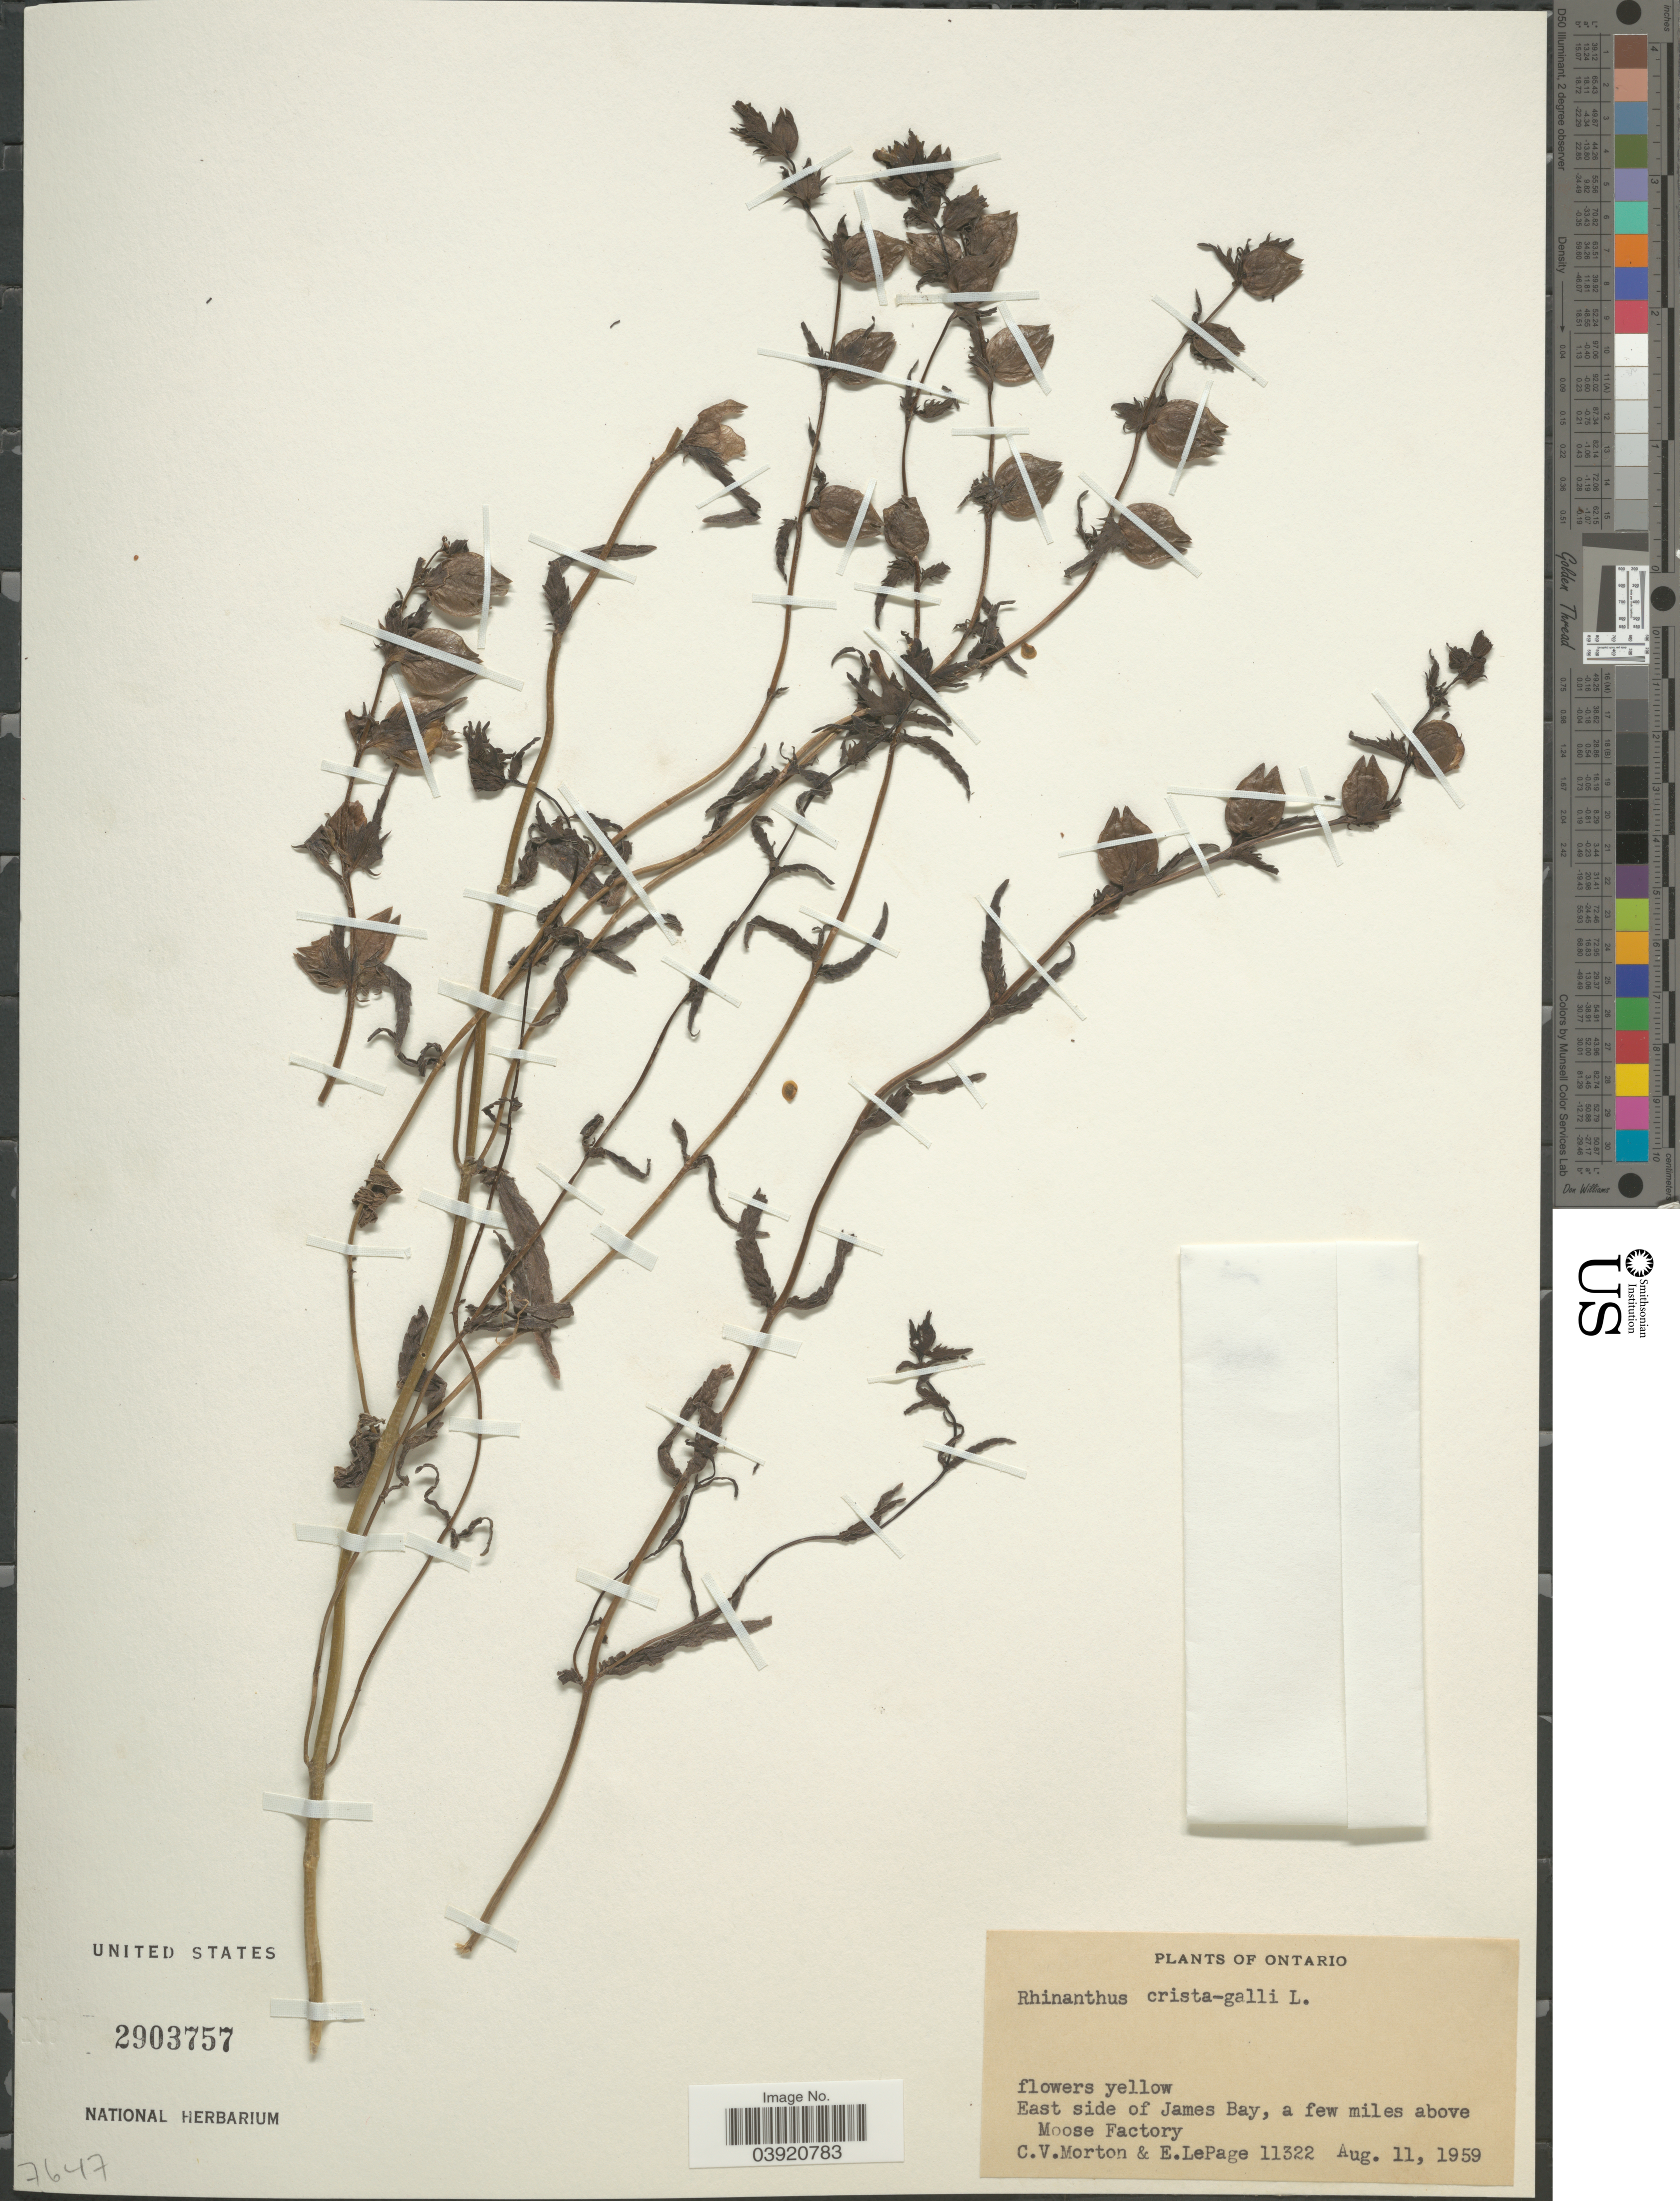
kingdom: Plantae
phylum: Tracheophyta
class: Magnoliopsida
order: Lamiales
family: Orobanchaceae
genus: Rhinanthus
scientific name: Rhinanthus crista-galli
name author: L.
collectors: C. V. Morton & E. Lepage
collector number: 11322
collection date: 1959-08-11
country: Canada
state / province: Ontario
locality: East side of James Bay, a few miles above Moose Factory.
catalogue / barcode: US 2903757